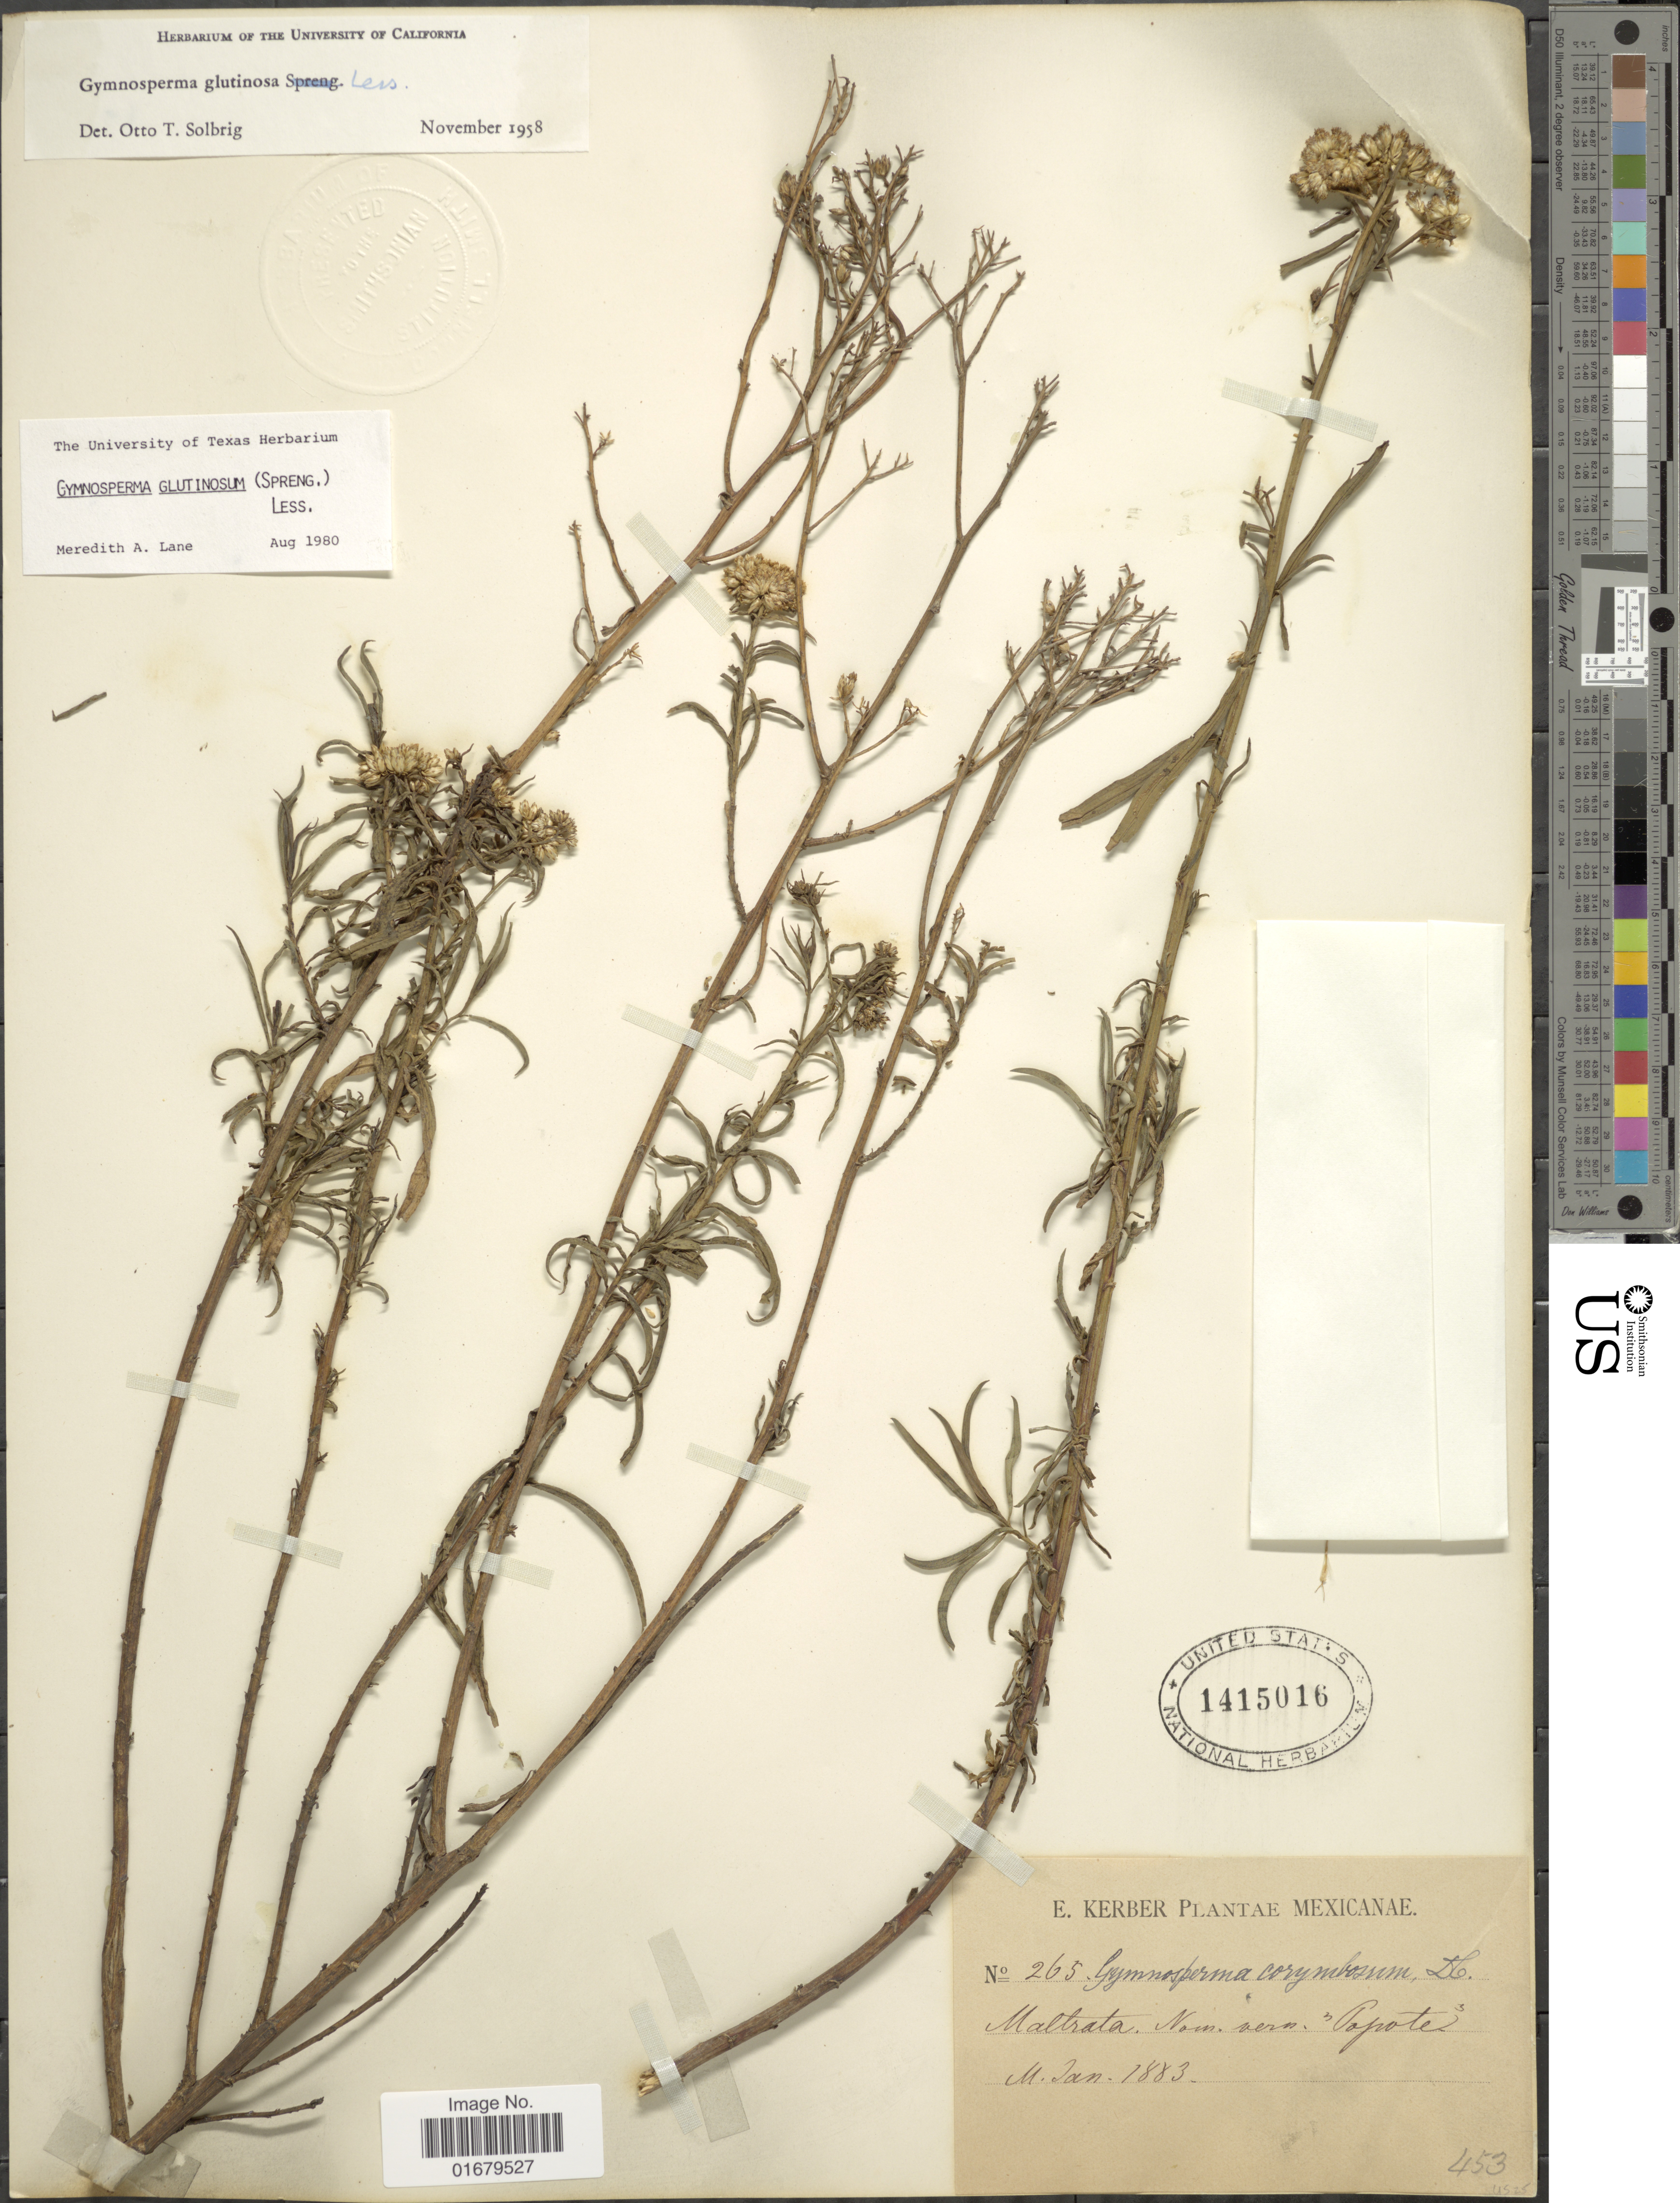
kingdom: Plantae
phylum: Tracheophyta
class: Magnoliopsida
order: Asterales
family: Asteraceae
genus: Gymnosperma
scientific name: Gymnosperma glutinosum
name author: (Spreng.) Less.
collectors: E. Kerber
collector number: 265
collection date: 1883-01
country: Mexico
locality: Maltrata Nom. vern Popote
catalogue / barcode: US 1415016